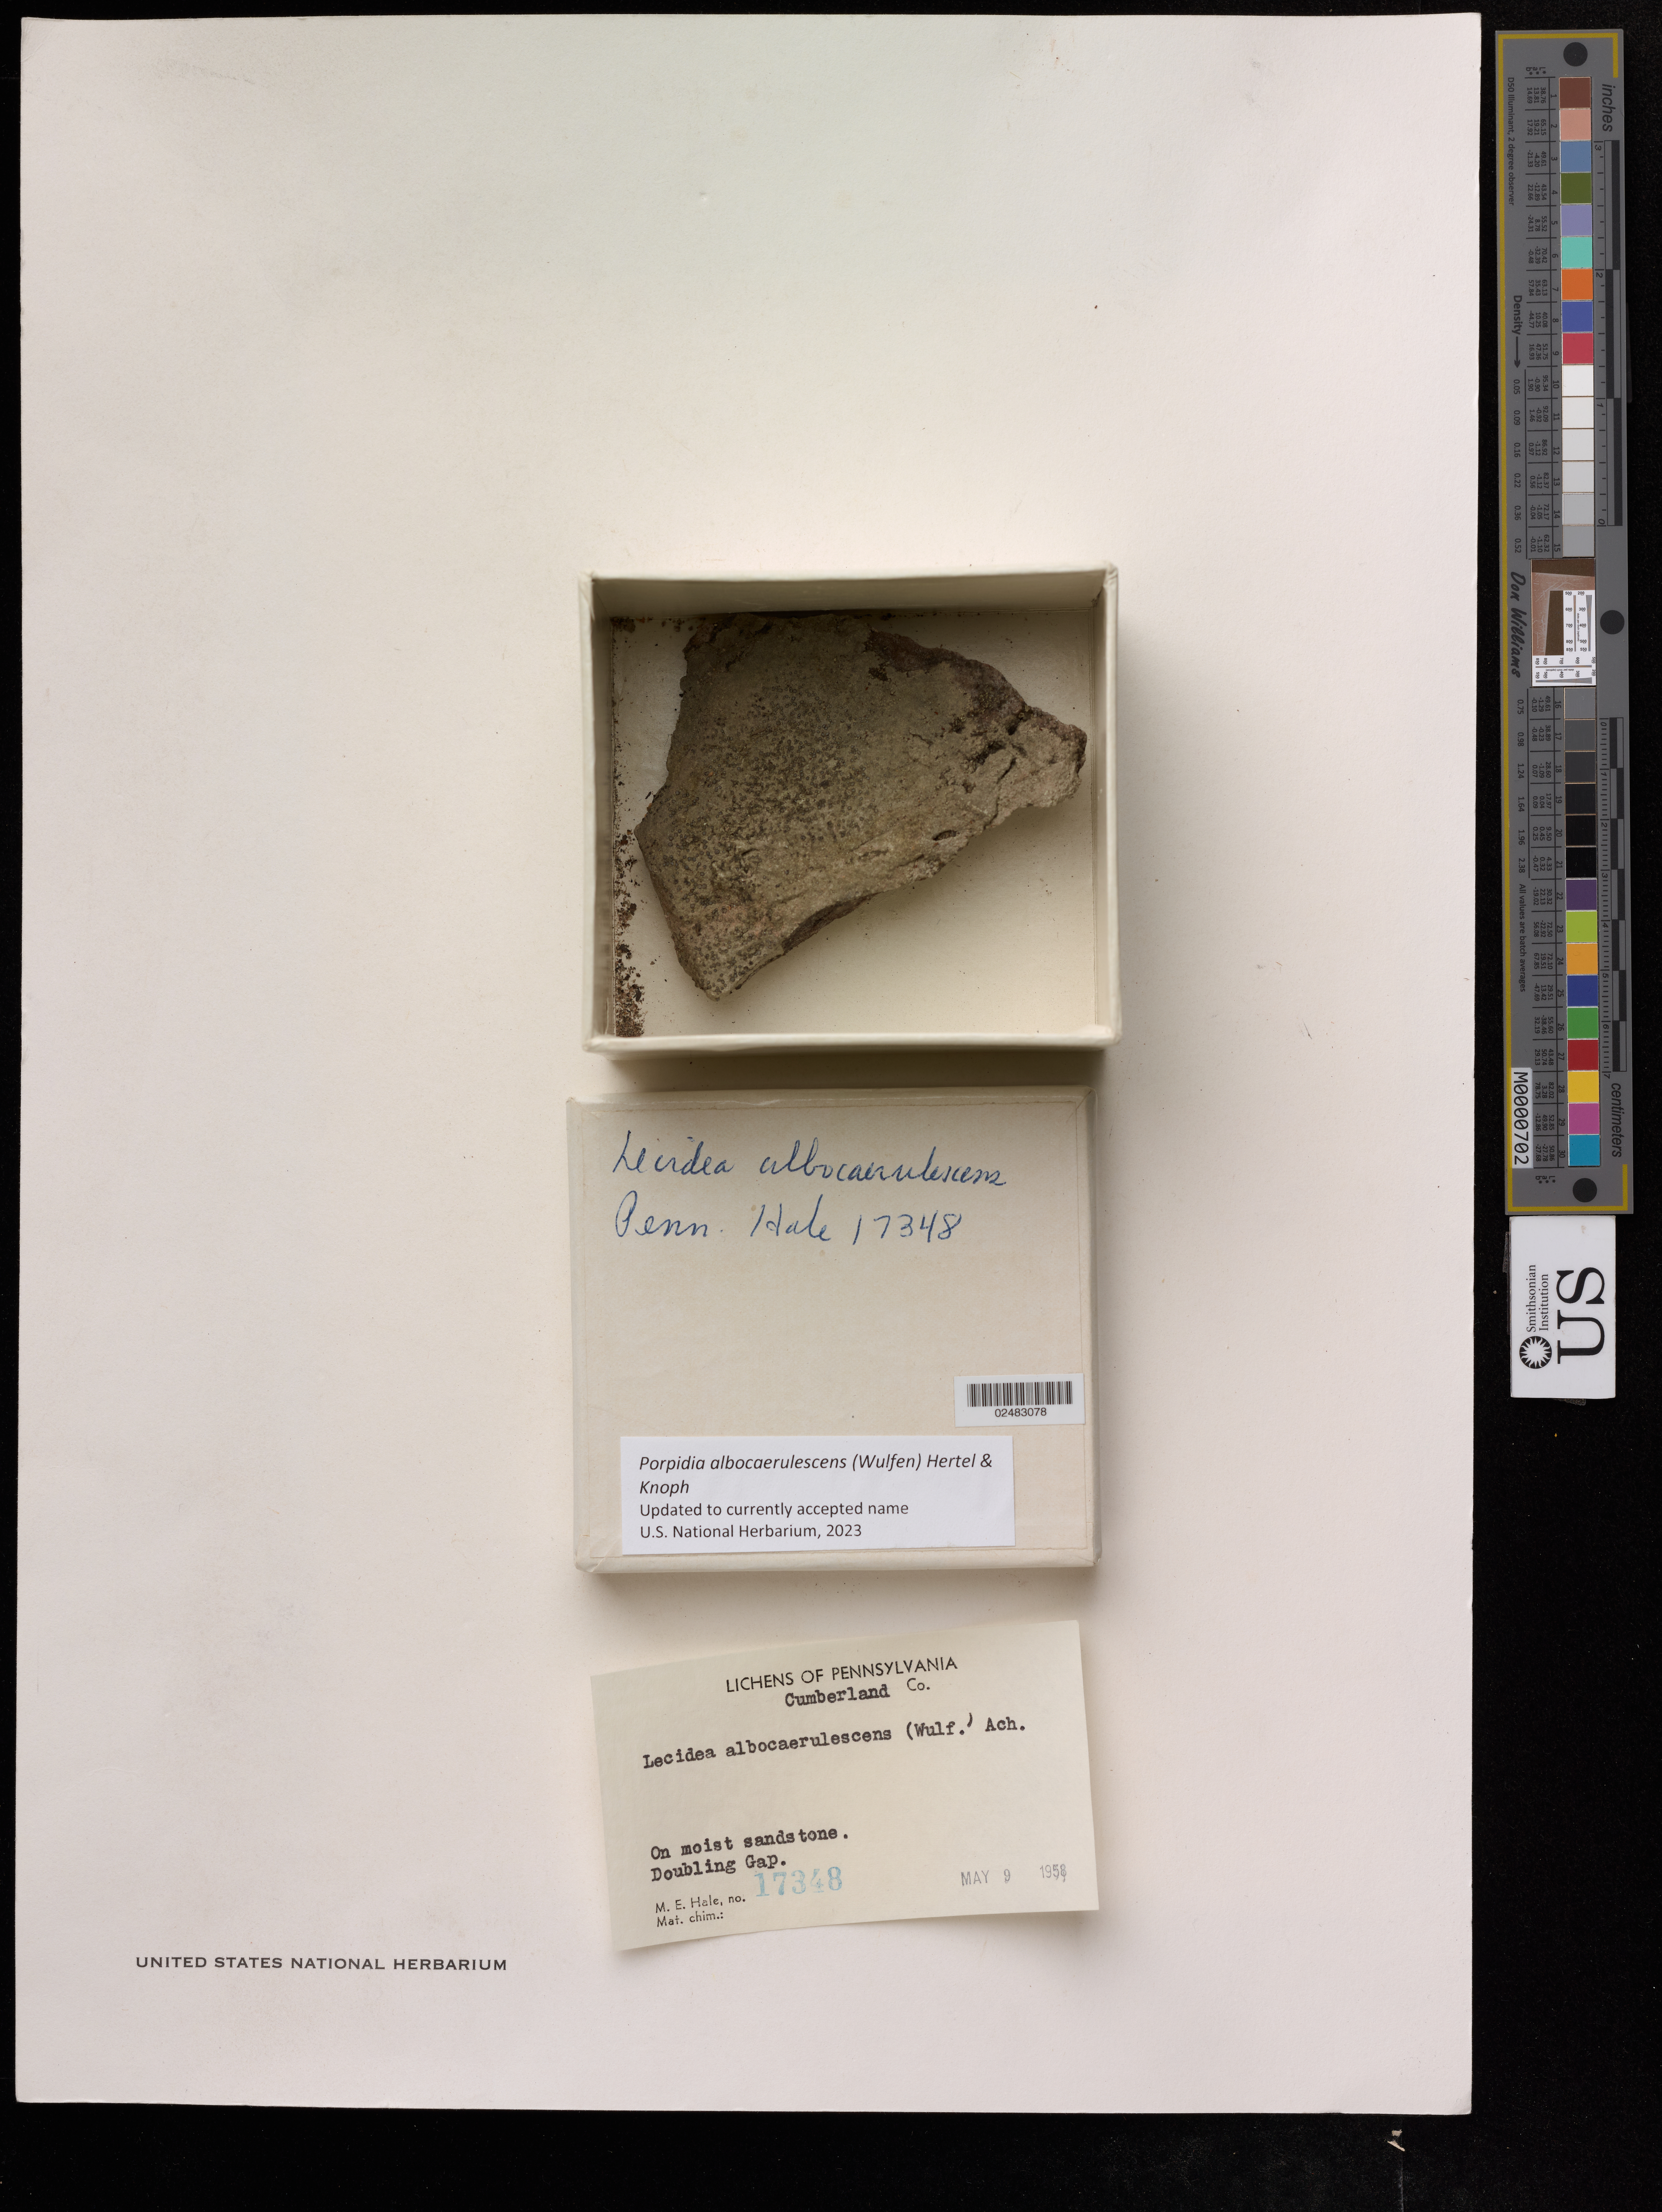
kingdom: Fungi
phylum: Ascomycota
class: Lecanoromycetes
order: Lecideales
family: Lecideaceae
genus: Porpidia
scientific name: Porpidia albocaerulescens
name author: (Wulfen) Hertel & Knoph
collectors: M. Hale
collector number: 17348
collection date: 1958-05-09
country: United States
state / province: Pennsylvania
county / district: Cumberland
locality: Cumberland Co., Doubling Gap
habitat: On moist sandstone.